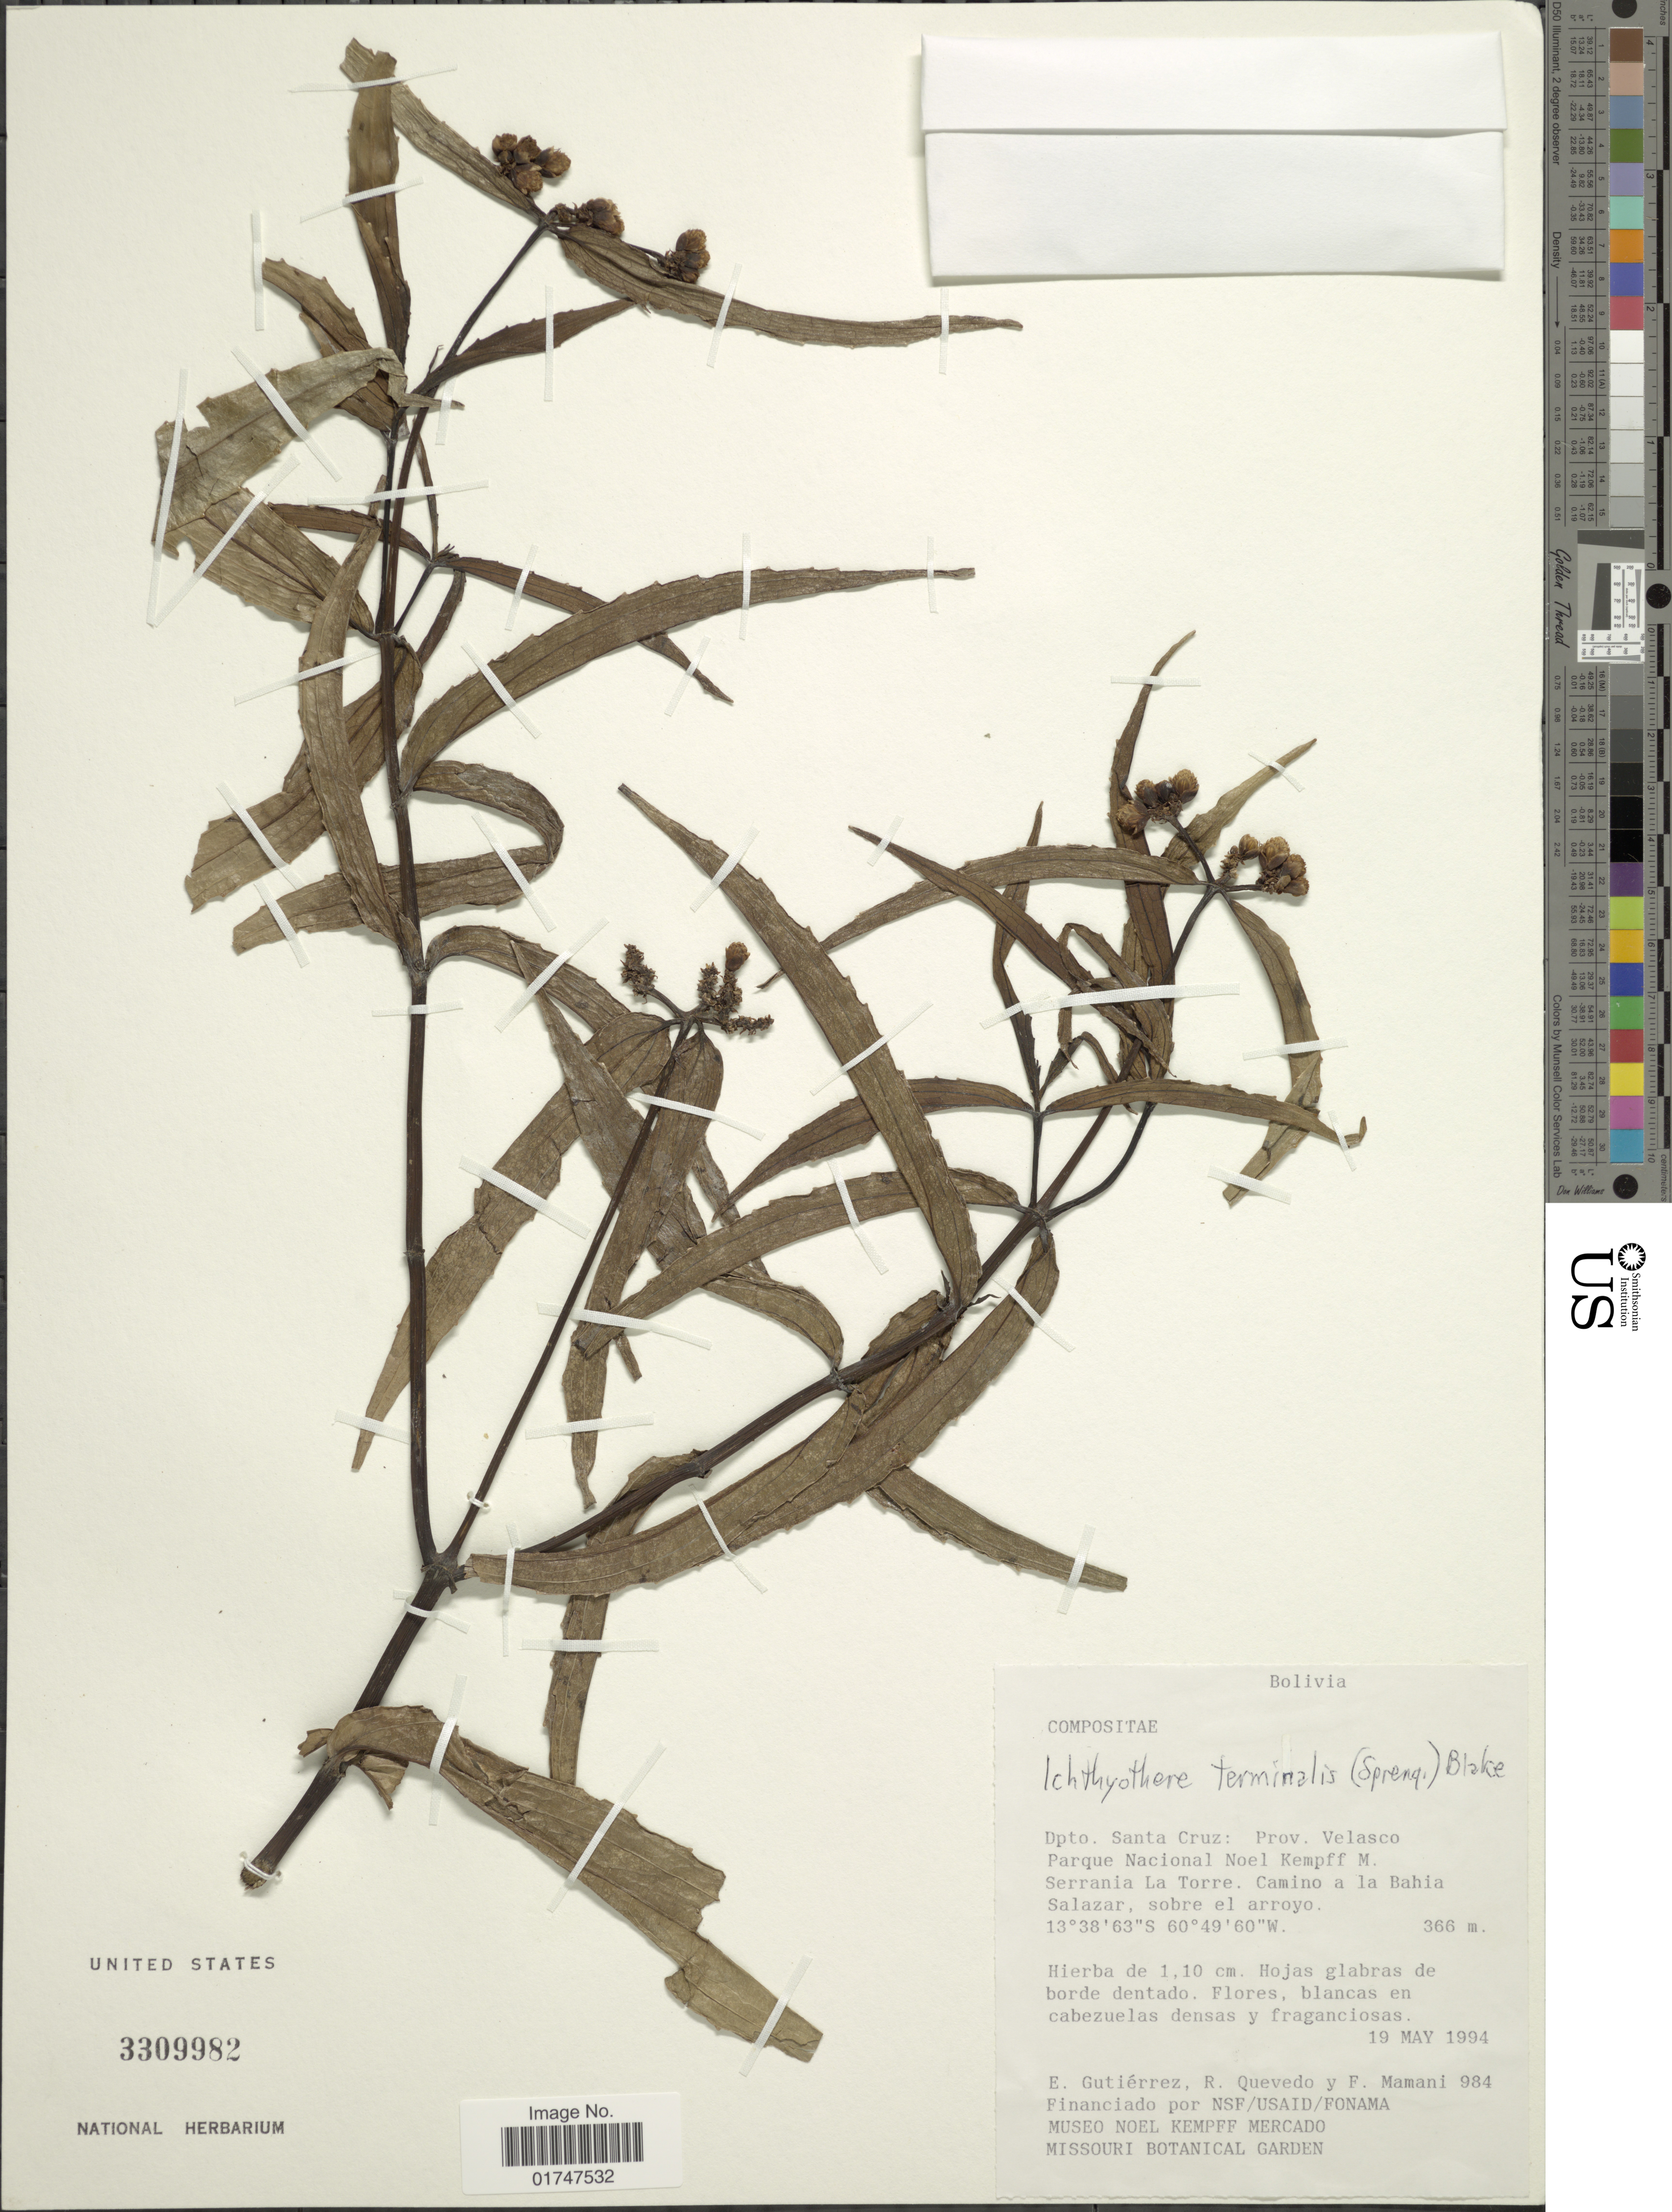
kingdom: Plantae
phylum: Tracheophyta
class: Magnoliopsida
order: Asterales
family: Asteraceae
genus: Ichthyothere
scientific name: Ichthyothere suffruticosa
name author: Gardner in Fielding & Gardner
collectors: E. Gutiérrez, R. Quevedo & F. Mamani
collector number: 984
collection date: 1994-05-19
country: Bolivia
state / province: Santa Cruz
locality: Dpto. Santa Cruz: Prov. Velasco. Parque Nacional Noel Kempff M. Serrania La Torre. Camino a la Bahia Salazar, sobre el arroyo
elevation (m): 366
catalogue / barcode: US 3309982